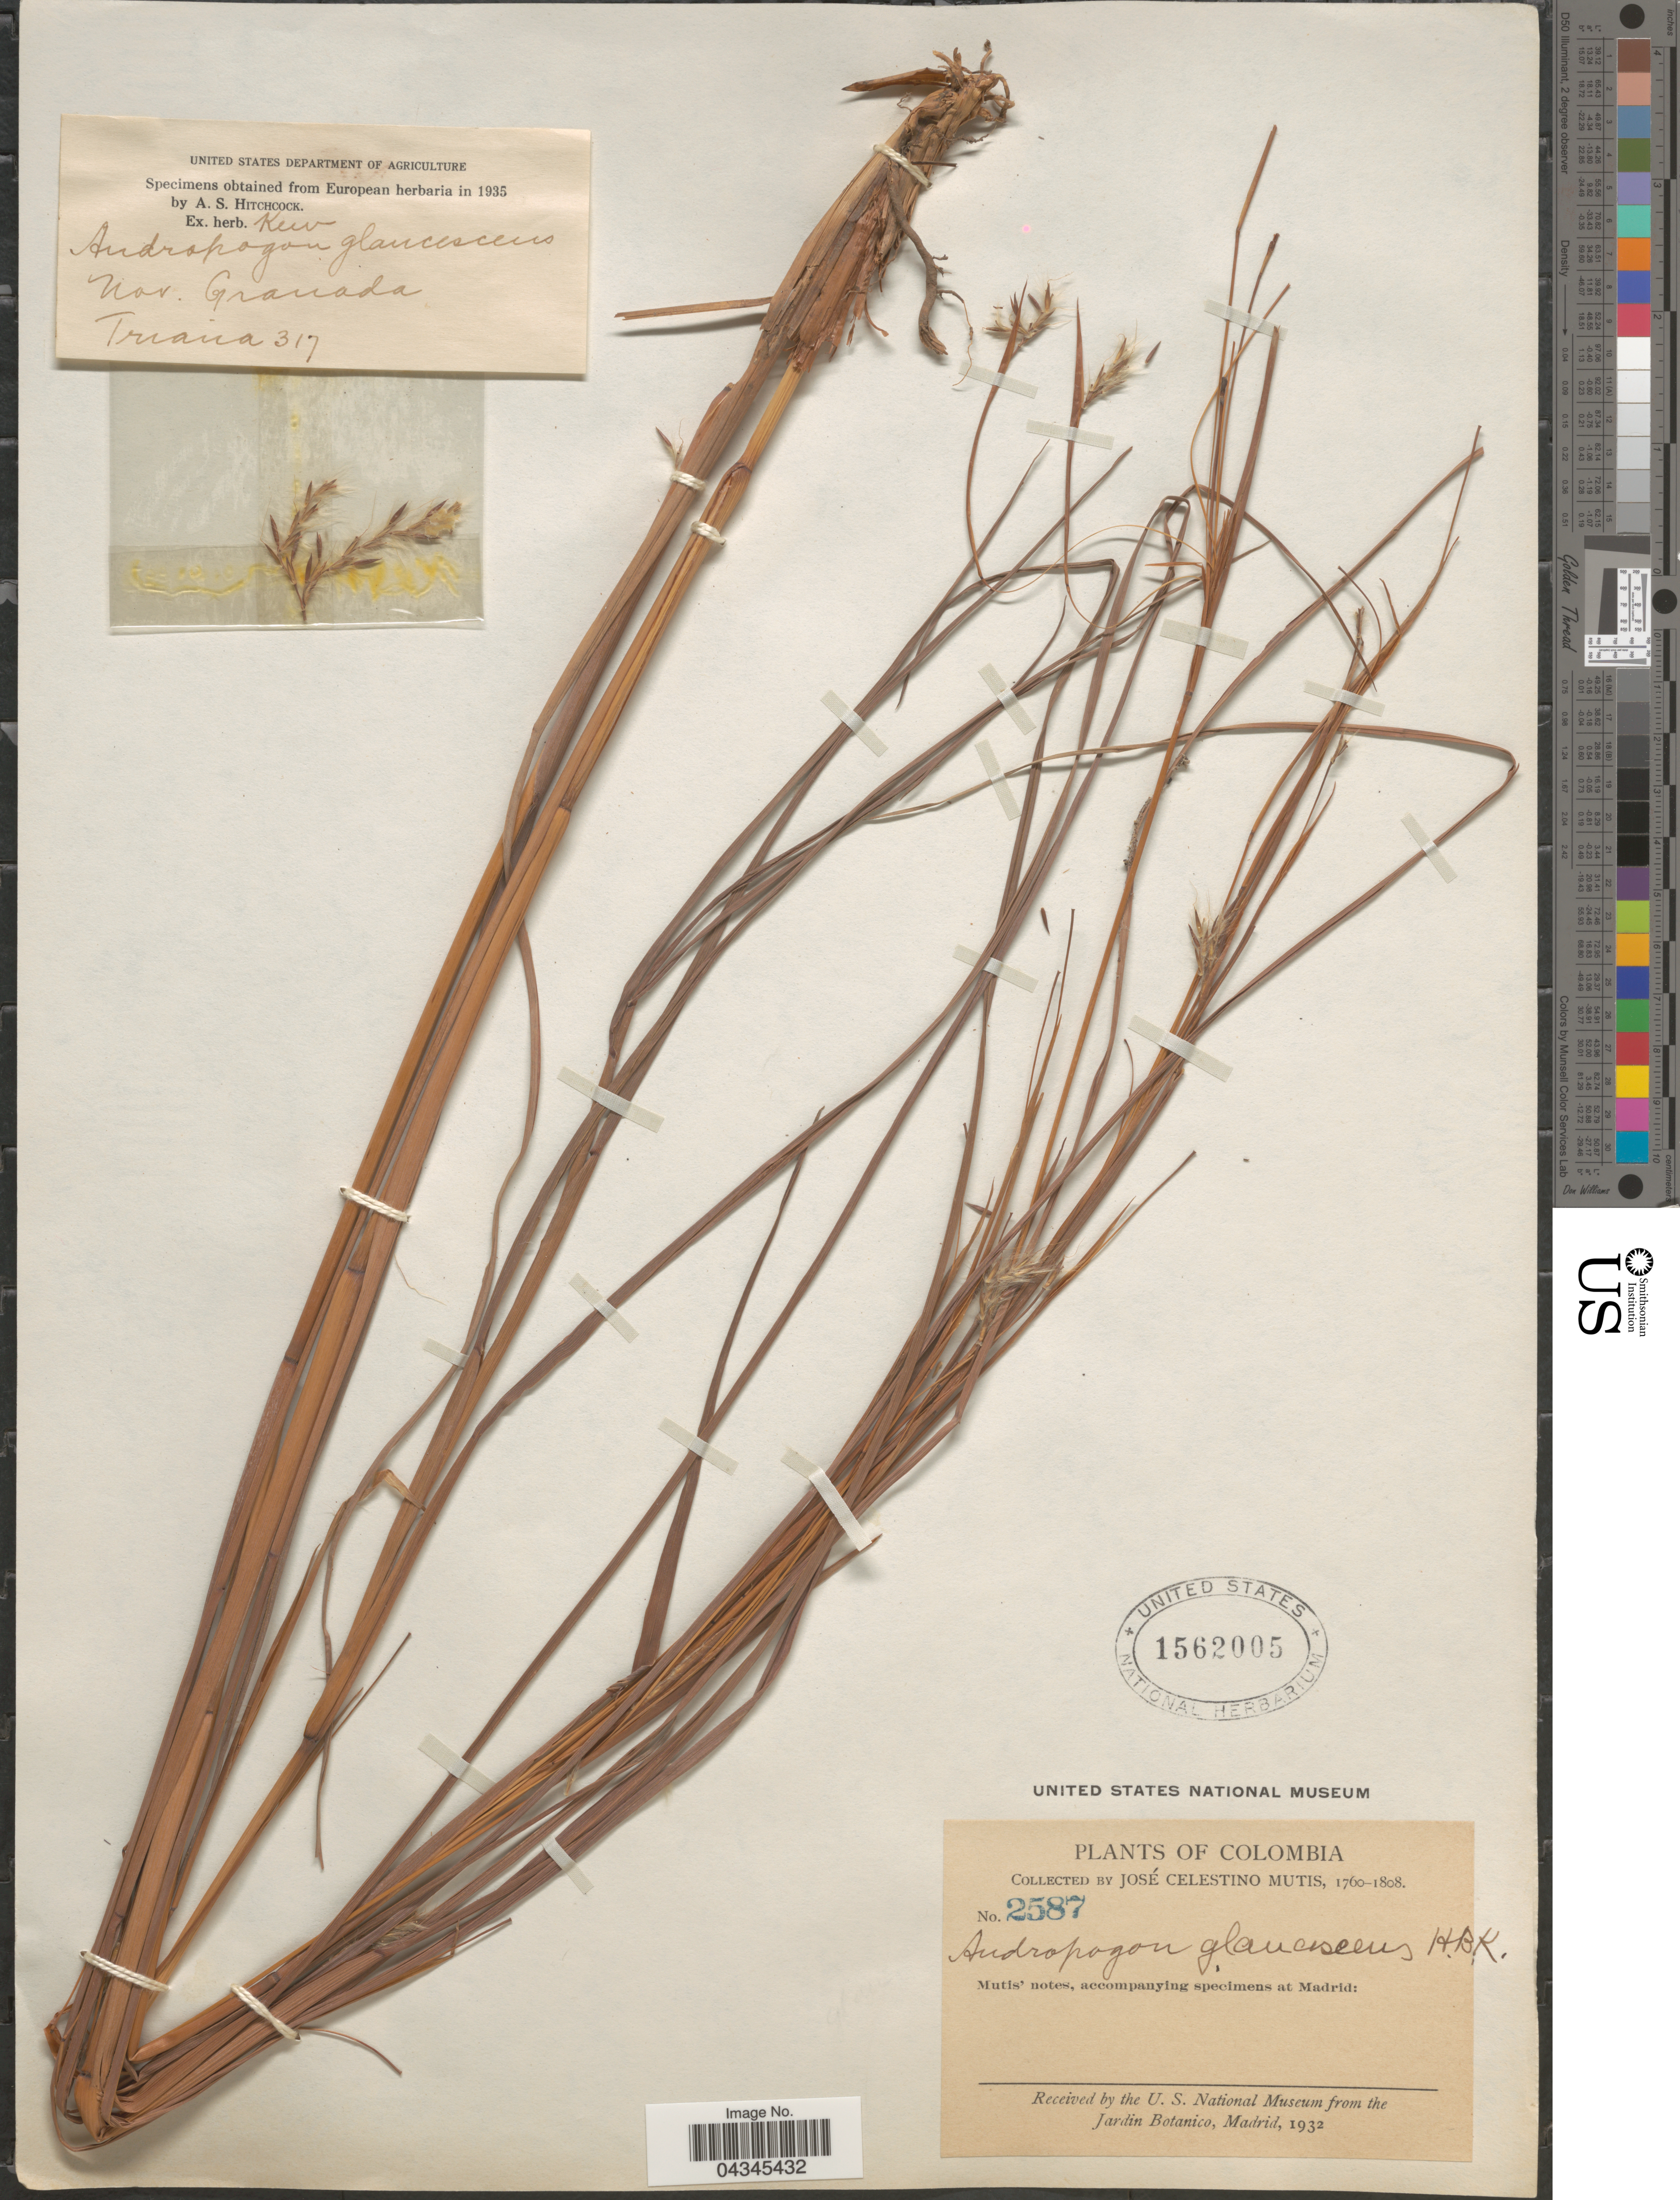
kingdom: Plantae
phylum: Tracheophyta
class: Liliopsida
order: Poales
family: Poaceae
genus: Andropogon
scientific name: Andropogon glaucescens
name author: Kunth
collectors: Triana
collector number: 317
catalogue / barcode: US 1562005